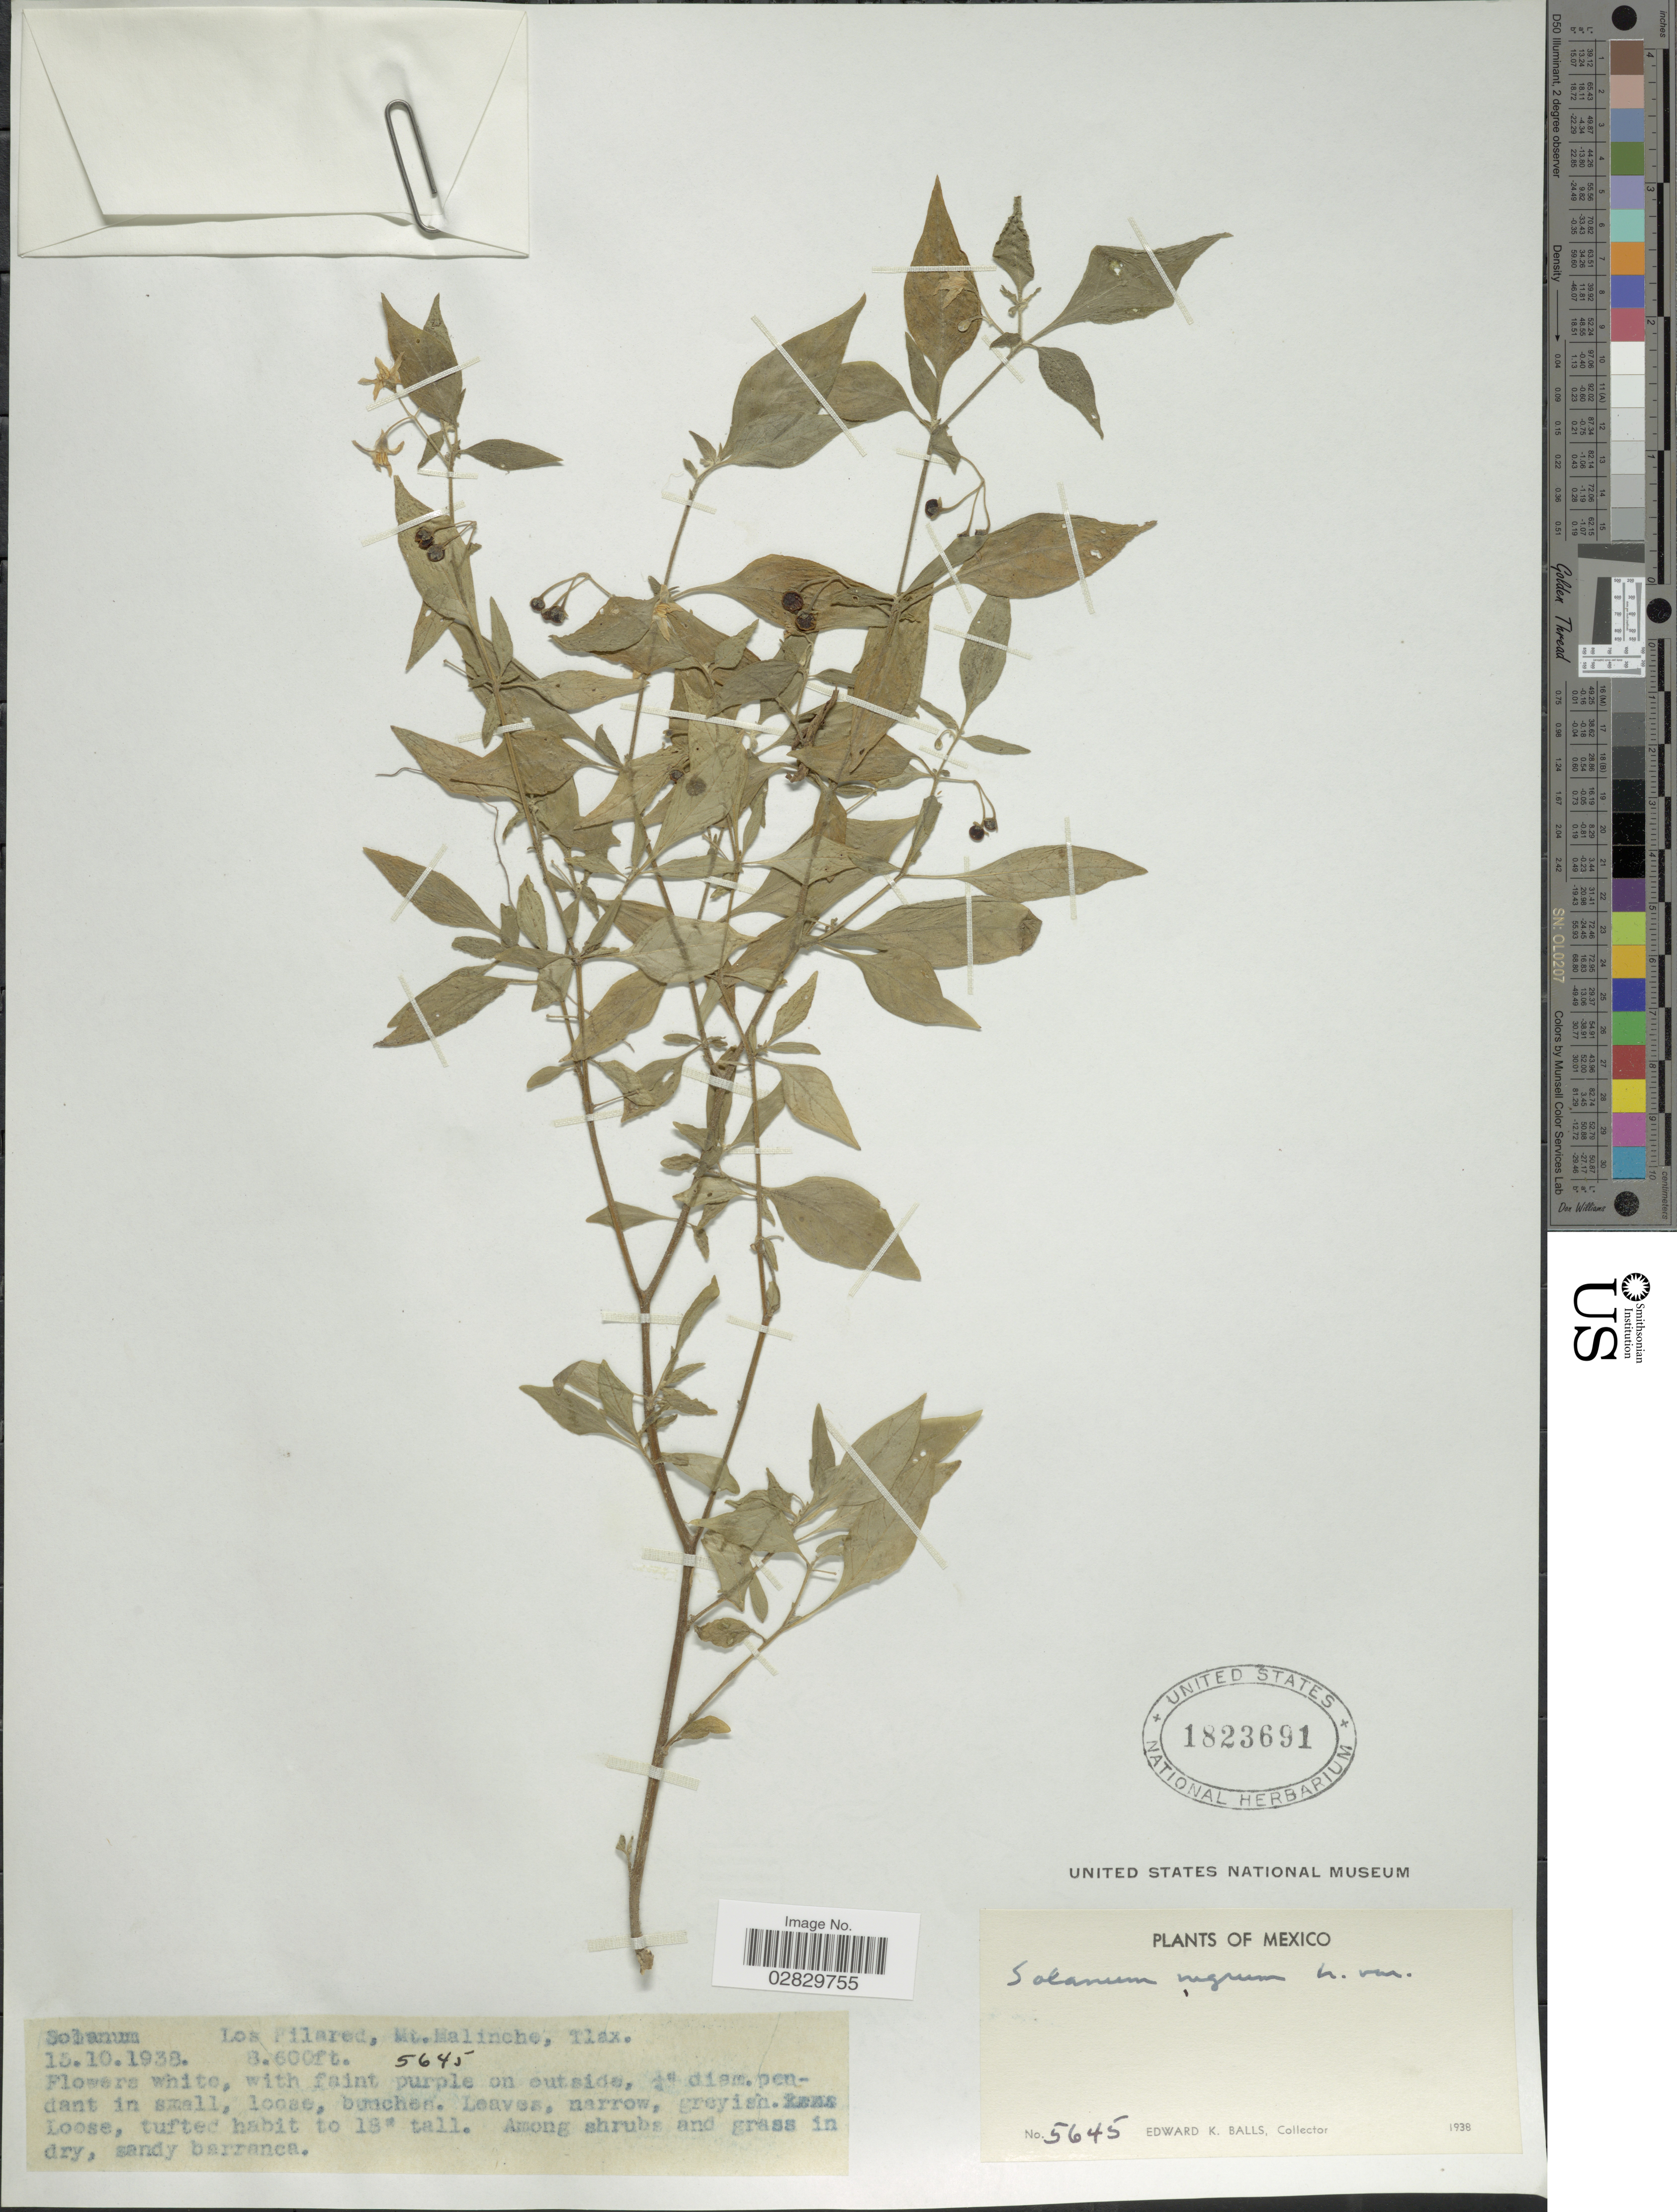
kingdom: Plantae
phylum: Tracheophyta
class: Magnoliopsida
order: Solanales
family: Solanaceae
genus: Solanum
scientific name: Solanum nigrescens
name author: M. Martens & Galeotti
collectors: E. K. Balls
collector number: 5646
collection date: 1938-10-15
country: Mexico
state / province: Tlaxcala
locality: Los Pilares, Mt. Malinche, Tlax.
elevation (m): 2621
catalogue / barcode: US 1823691